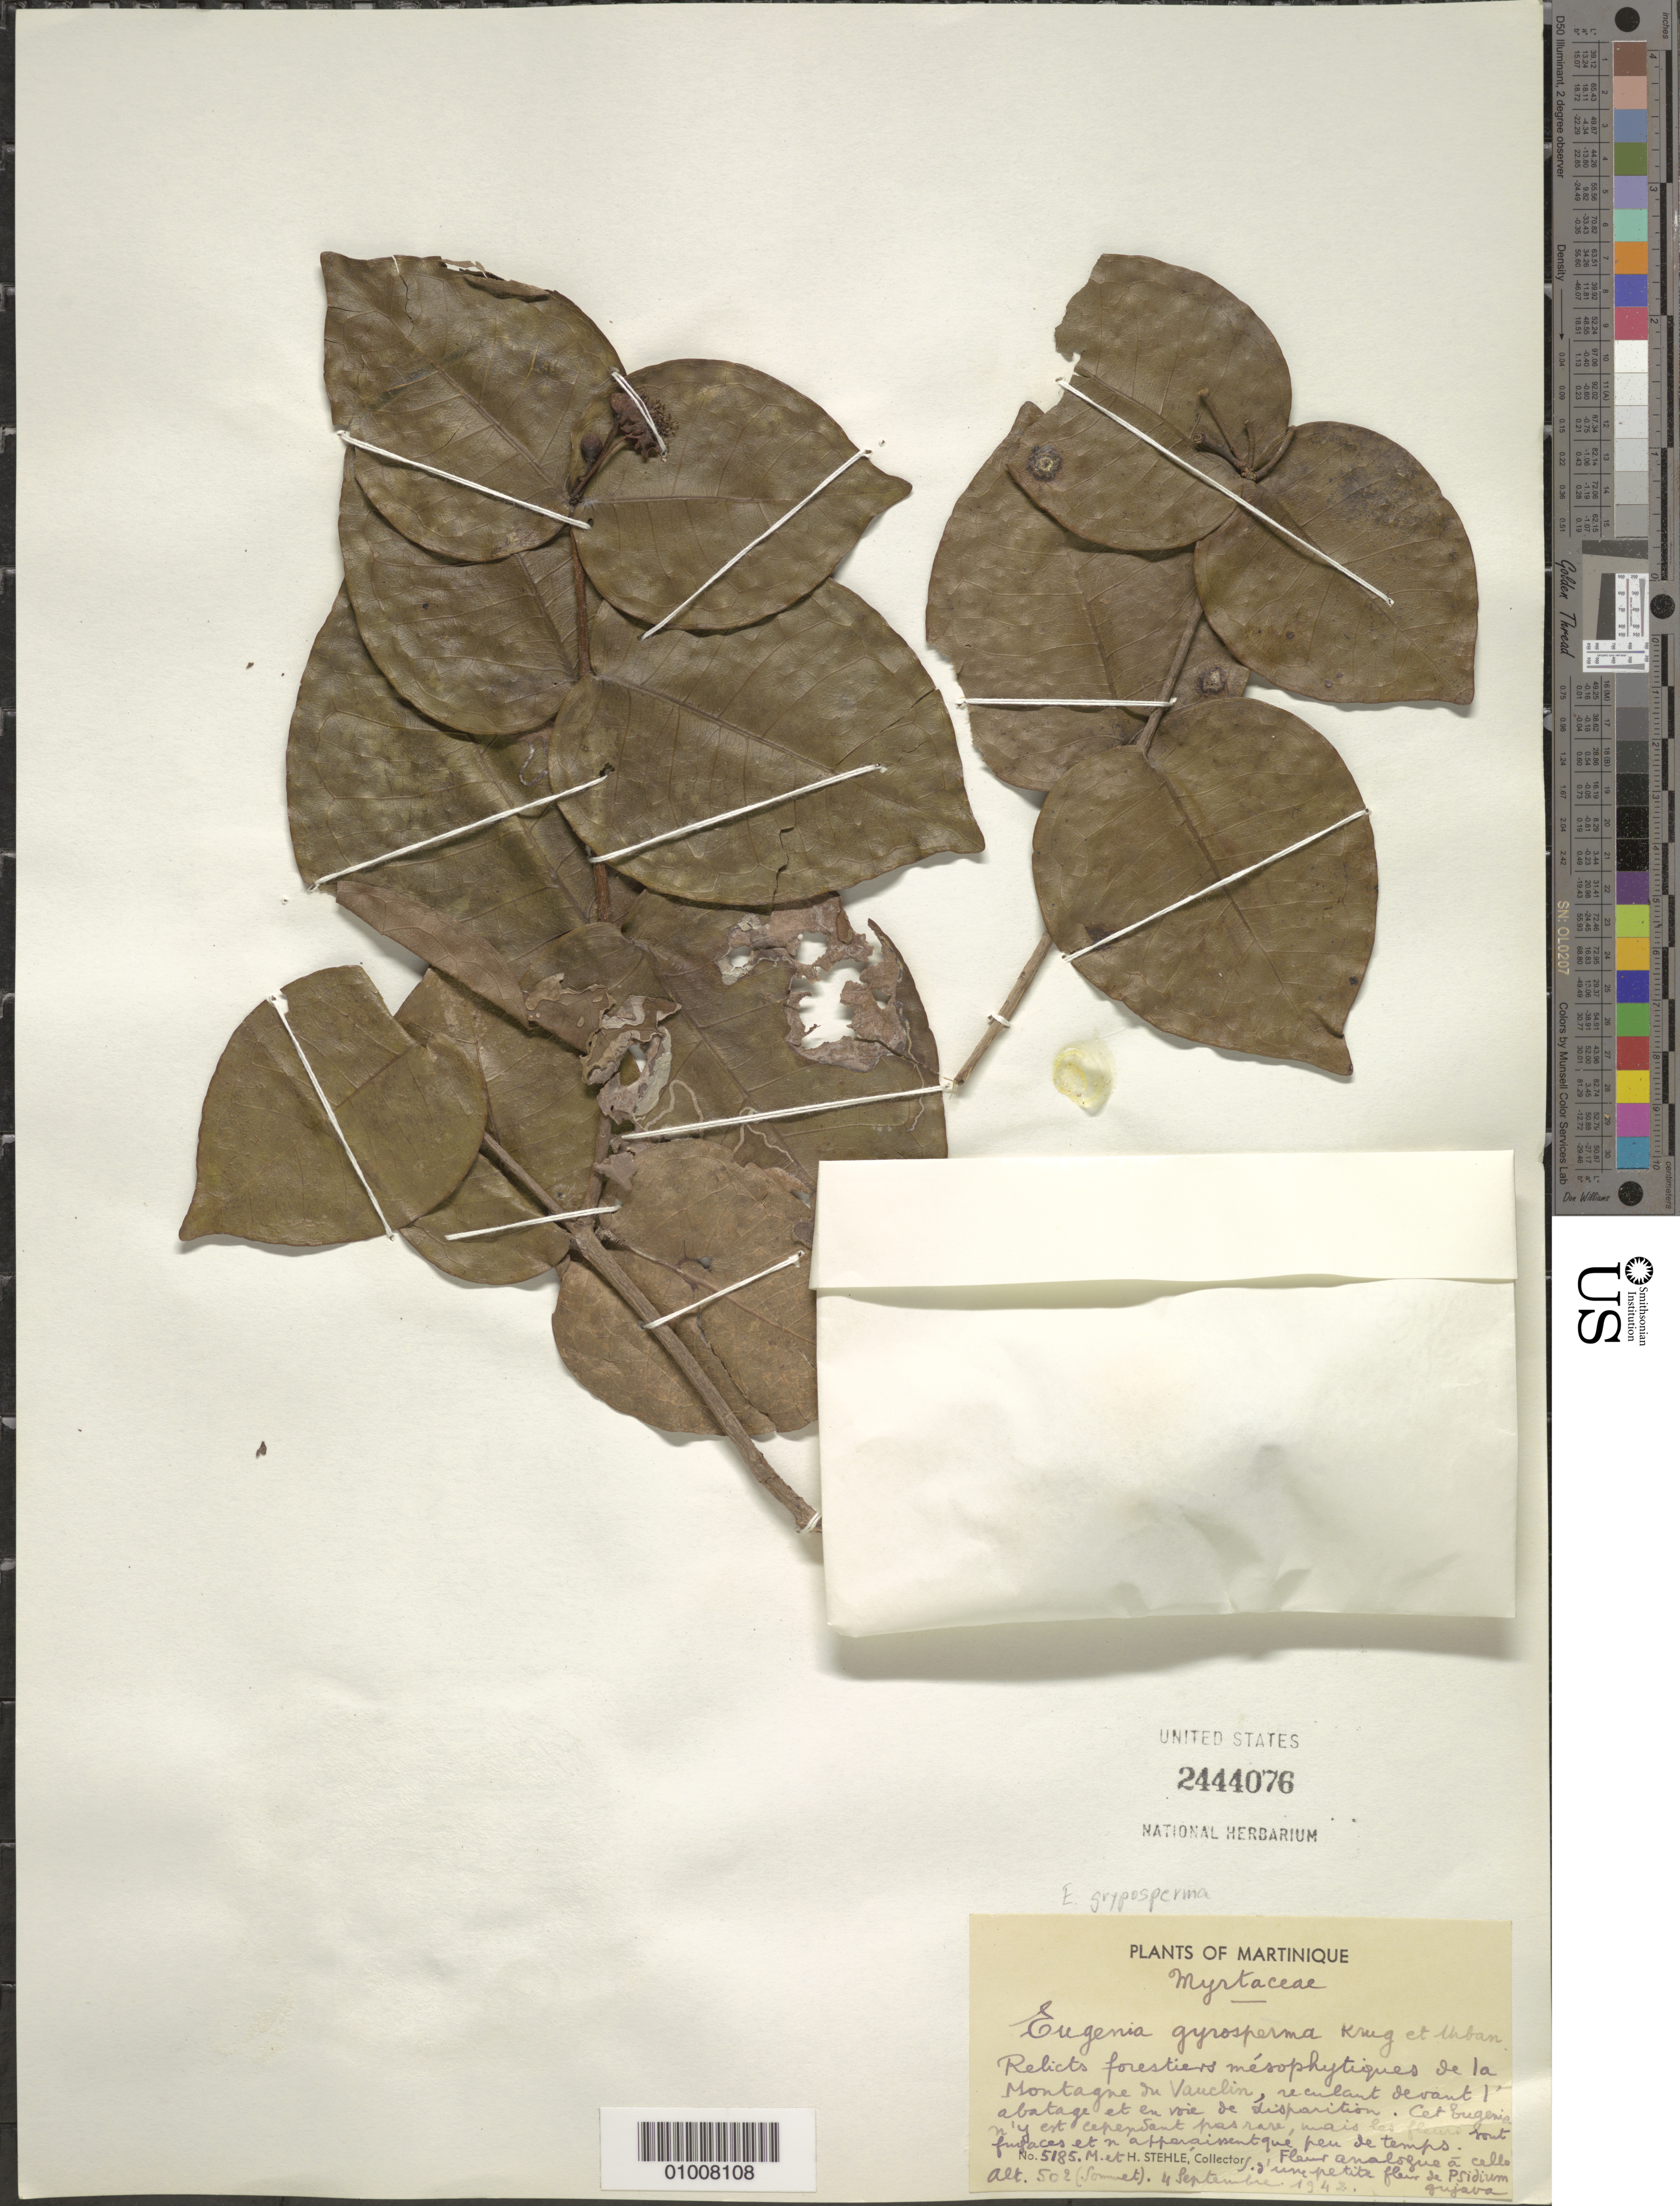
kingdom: Plantae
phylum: Tracheophyta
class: Magnoliopsida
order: Myrtales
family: Myrtaceae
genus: Eugenia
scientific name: Eugenia gryposperma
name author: Krug & Urb.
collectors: H. Stehlé & M. Stehlé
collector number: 5185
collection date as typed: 04 Sep 1942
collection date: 1942-09-04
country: Martinique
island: Martinique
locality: Montagne du Vauclin; sommet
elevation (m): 502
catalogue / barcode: US 2444076